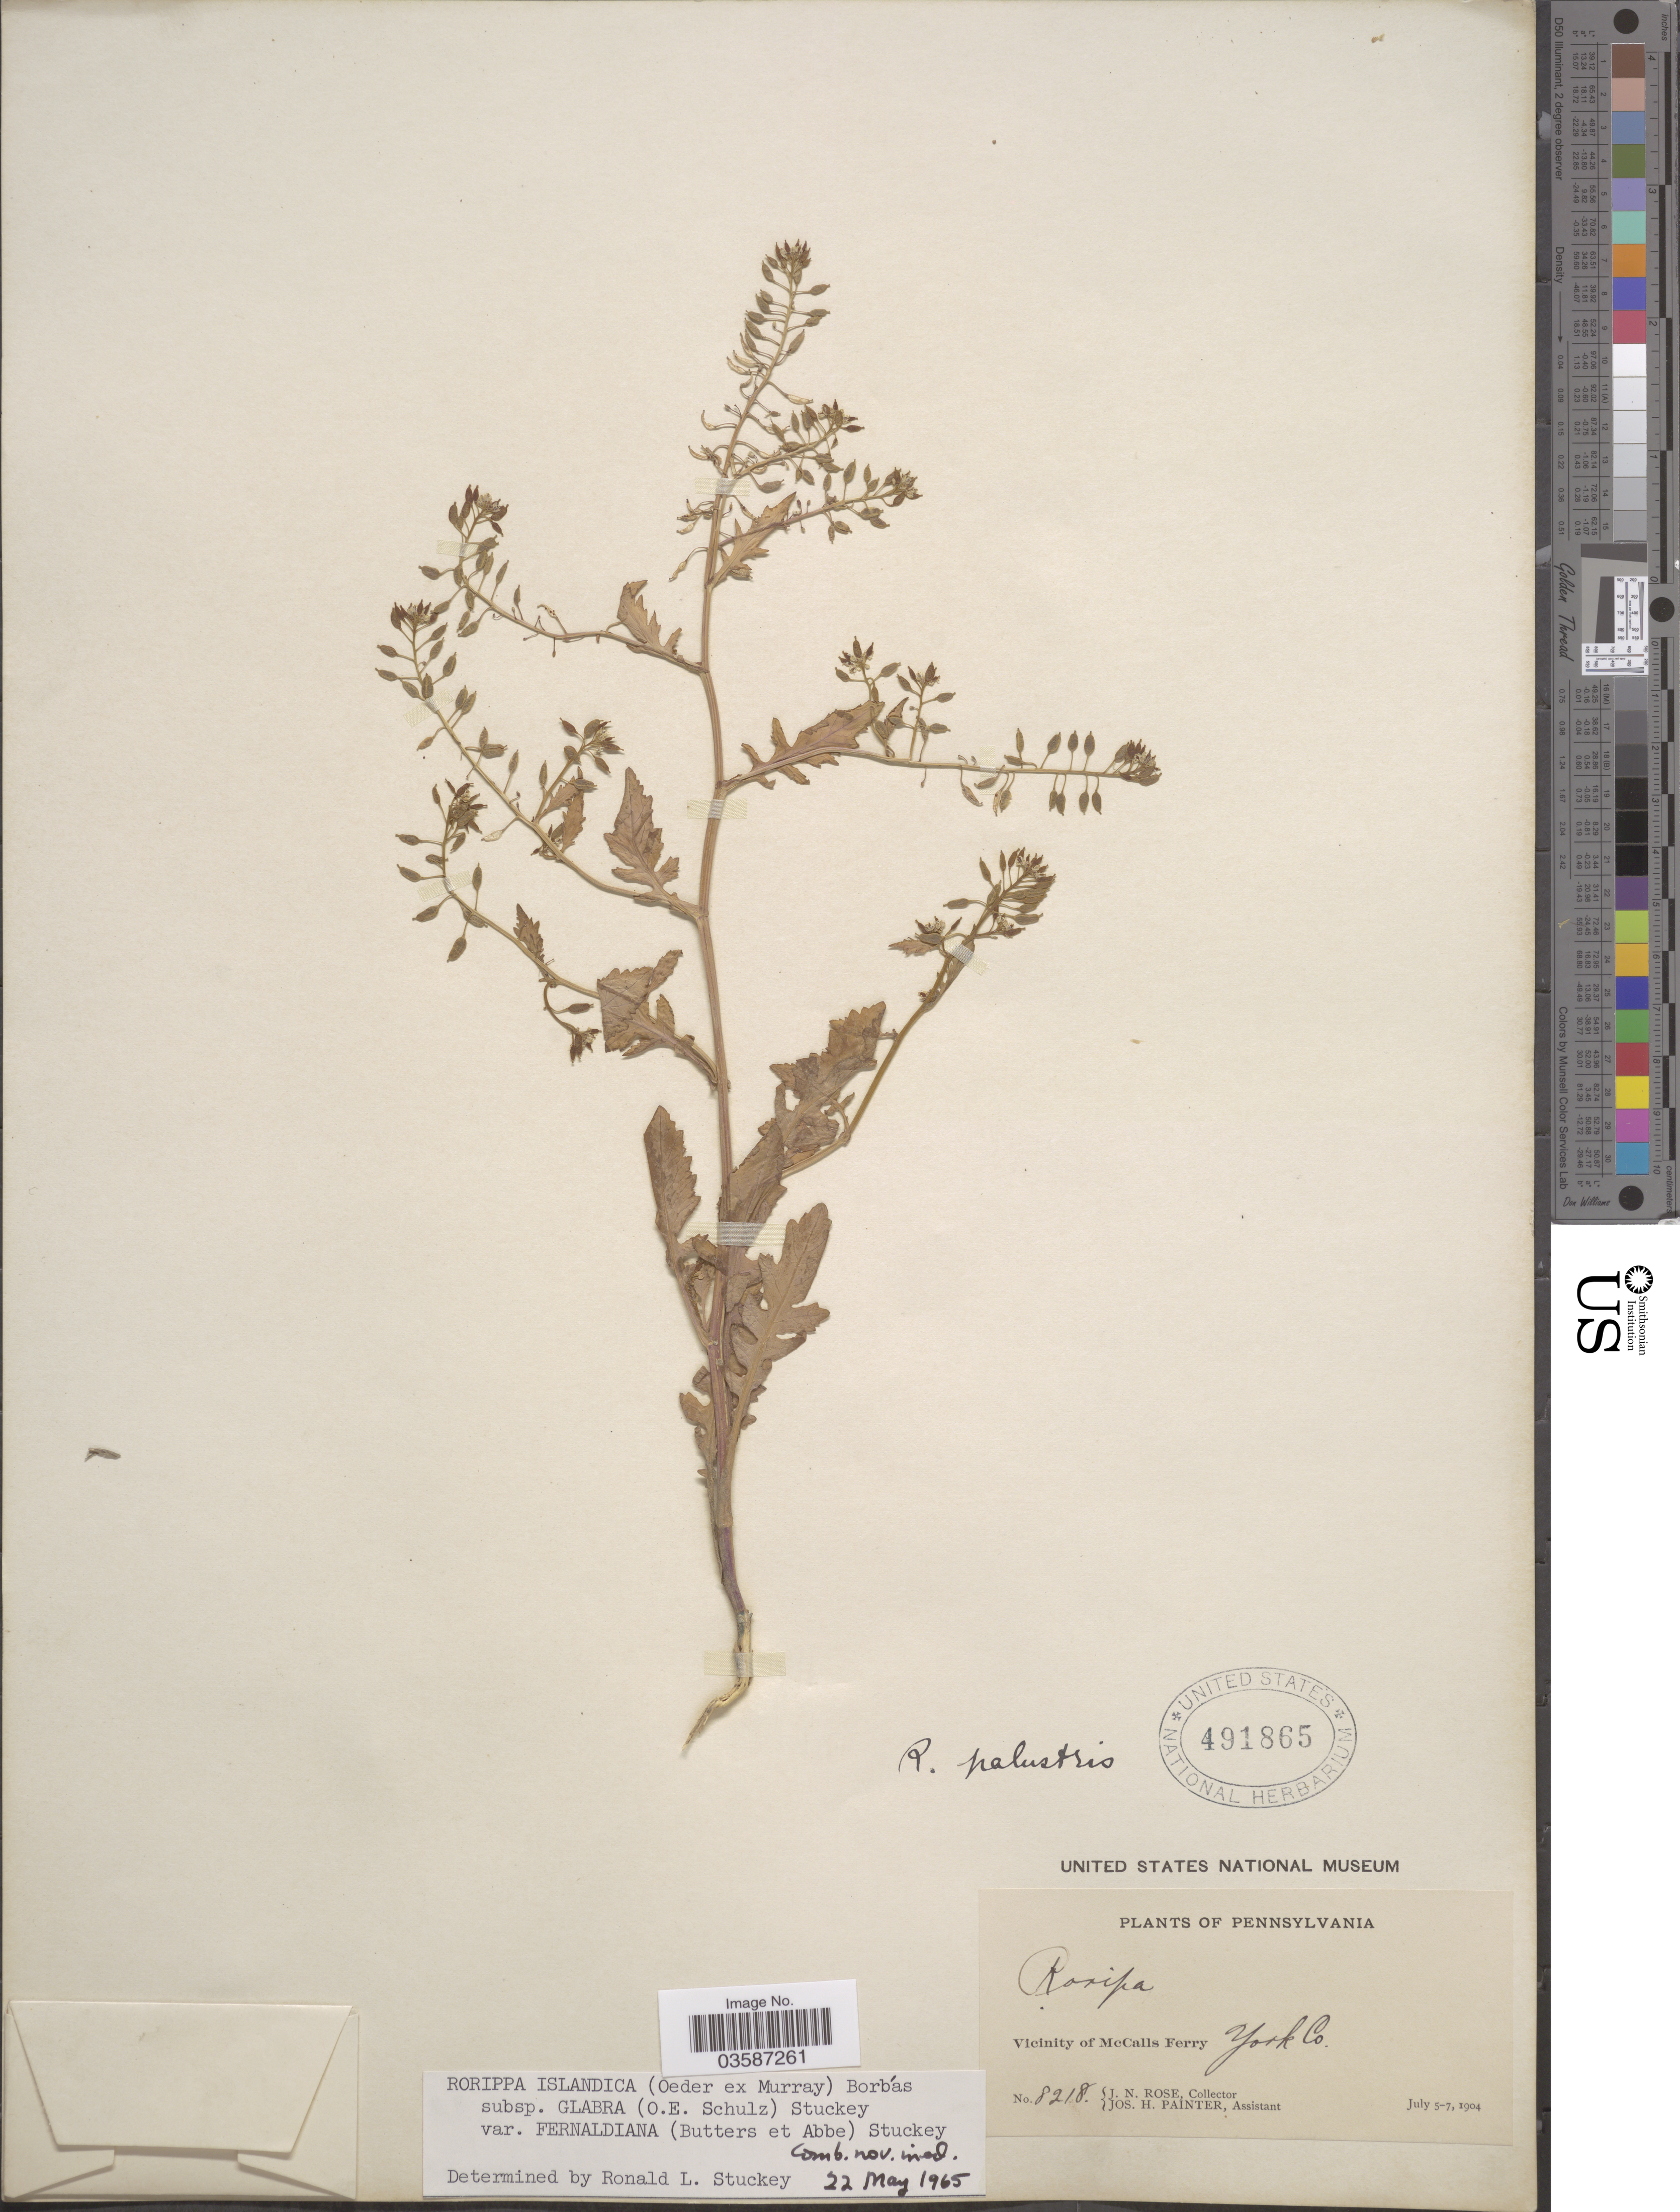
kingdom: Plantae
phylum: Tracheophyta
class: Magnoliopsida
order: Brassicales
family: Brassicaceae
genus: Rorippa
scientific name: Rorippa islandica var. fernaldiana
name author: Butters & Abbe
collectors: J. N. Rose & J. H. Painter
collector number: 8218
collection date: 1904-07-05/1904-07-07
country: United States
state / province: Pennsylvania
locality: Vicinity of McCalls Ferry, York Co.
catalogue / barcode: US 491865